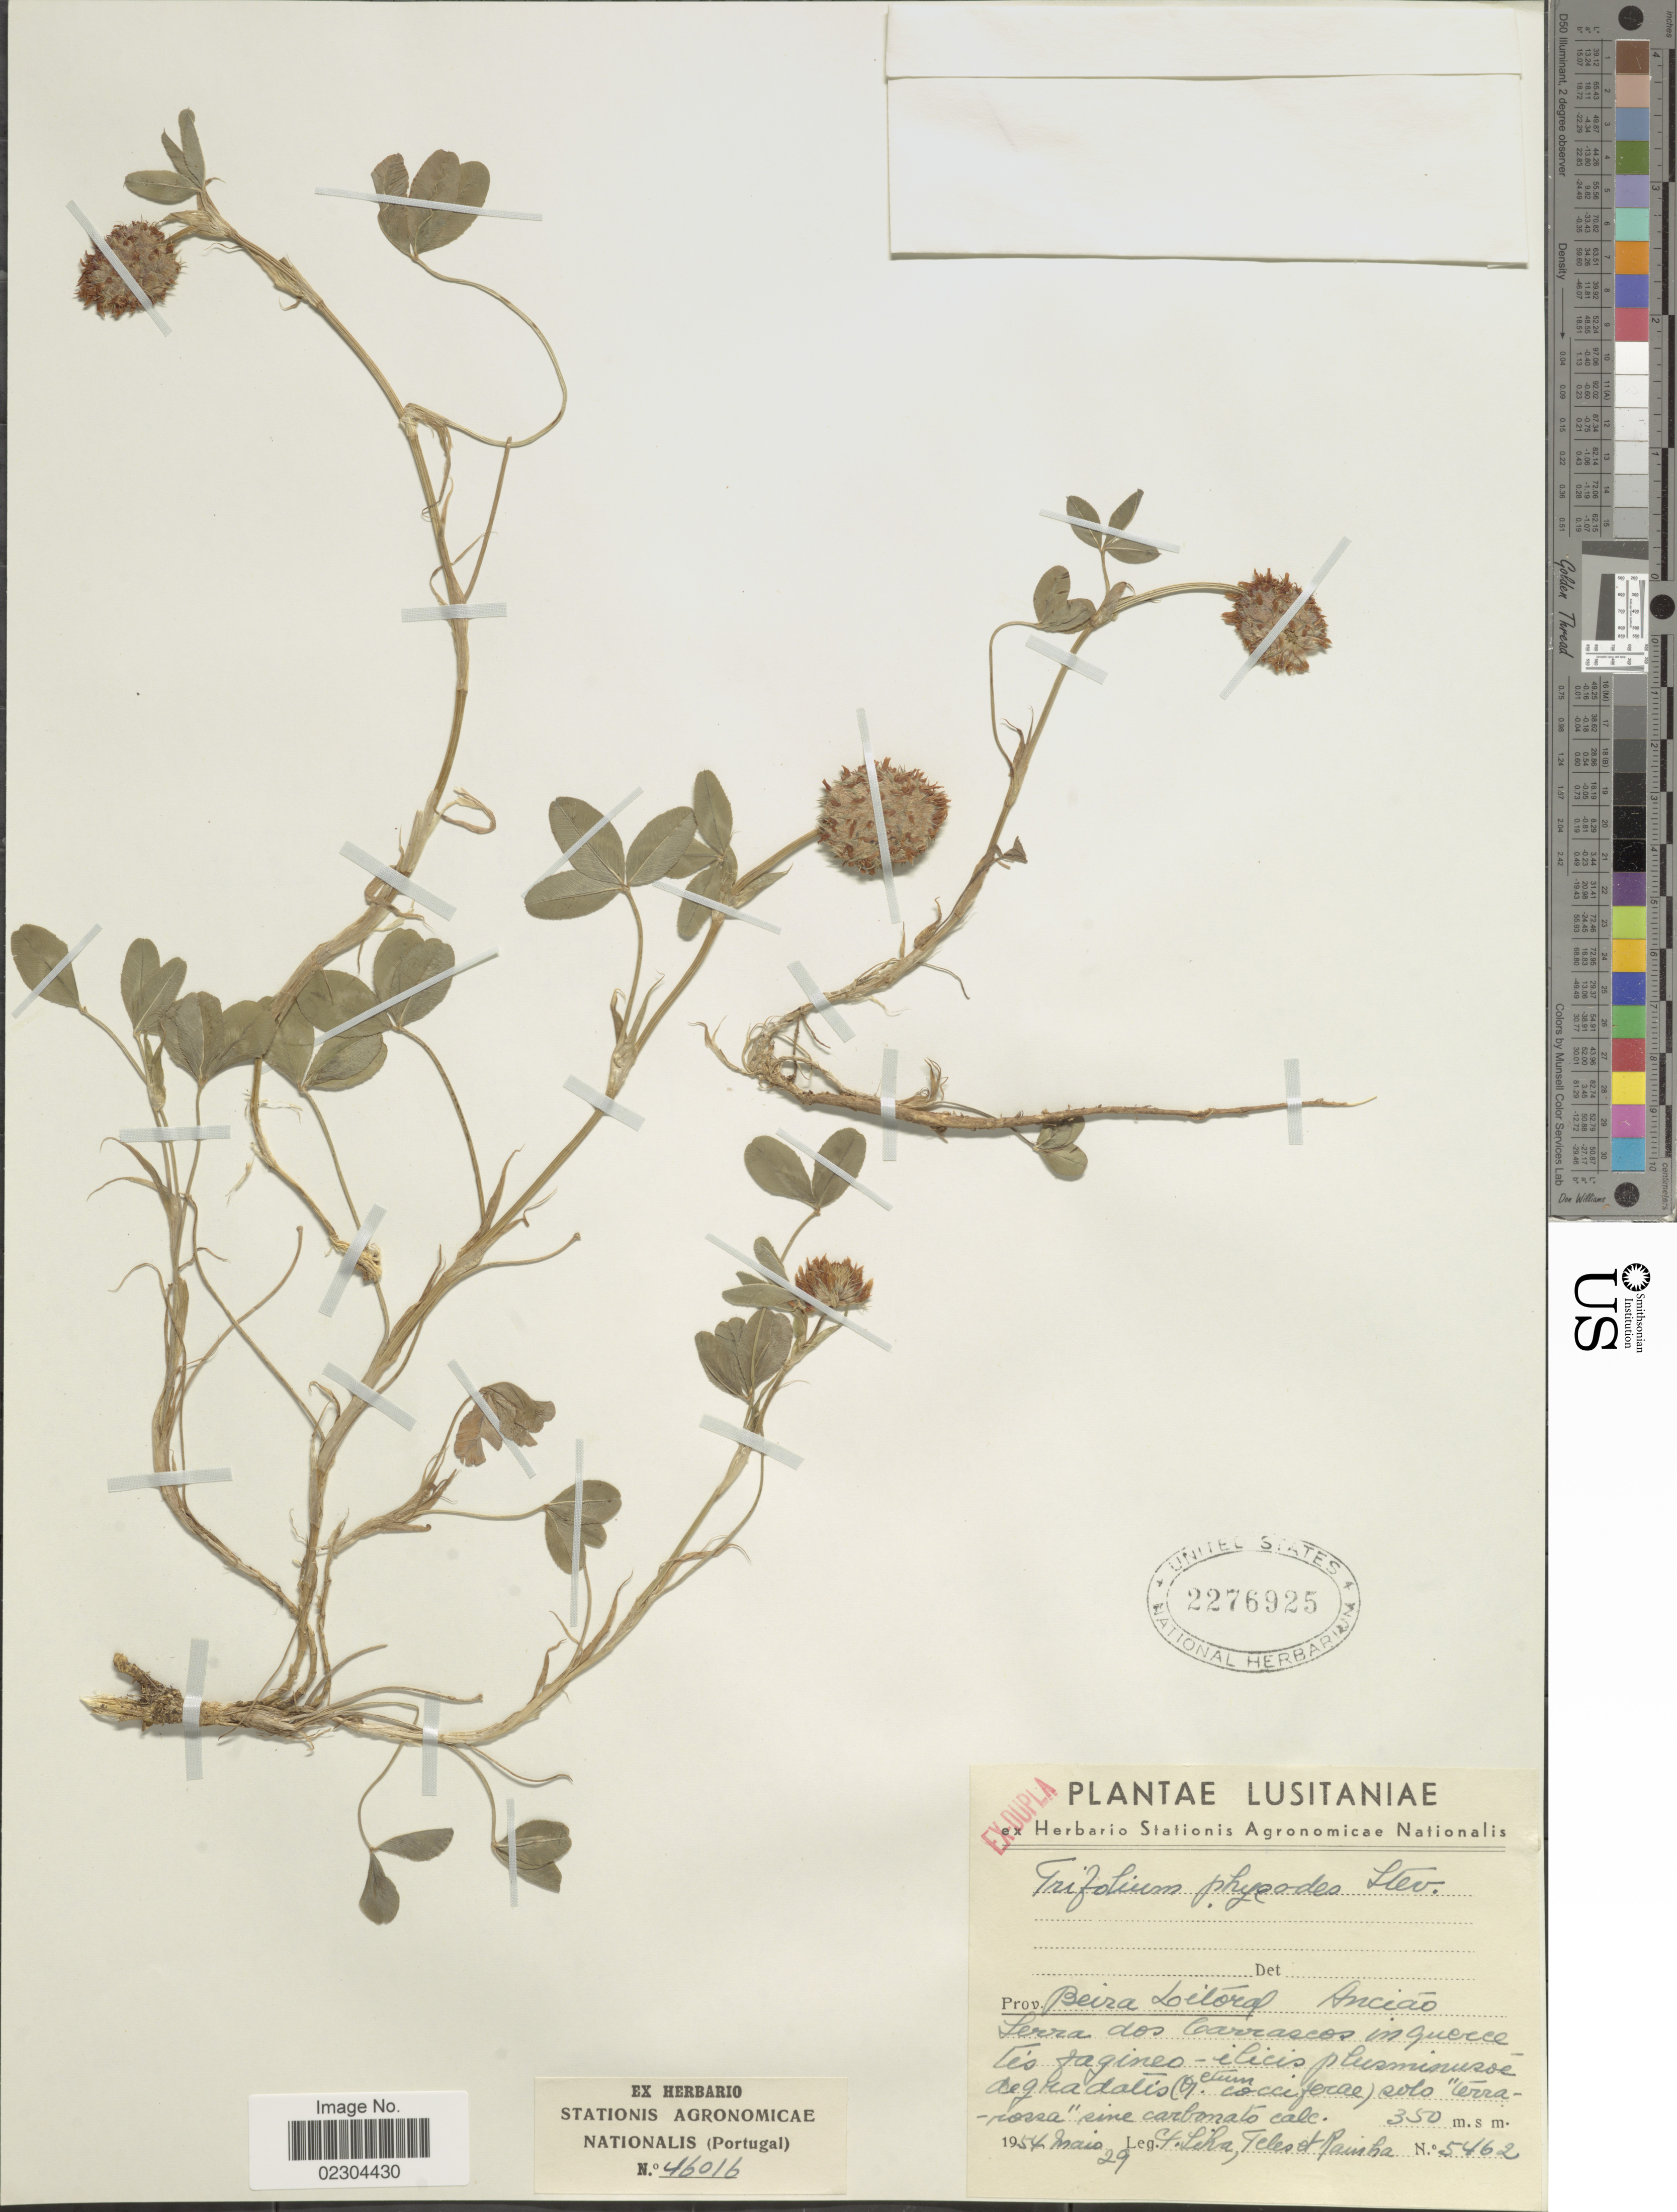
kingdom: Plantae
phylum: Tracheophyta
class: Magnoliopsida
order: Fabales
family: Fabaceae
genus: Trifolium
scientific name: Trifolium physodes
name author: M. Bieb.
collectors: G. Siha, Teles & B. Rainha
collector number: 5462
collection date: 1954-05-29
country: Portugal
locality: Prov. Beira Litoral Anciao Serra dos Carrascos. Lusitaniae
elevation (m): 350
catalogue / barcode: US 2276925